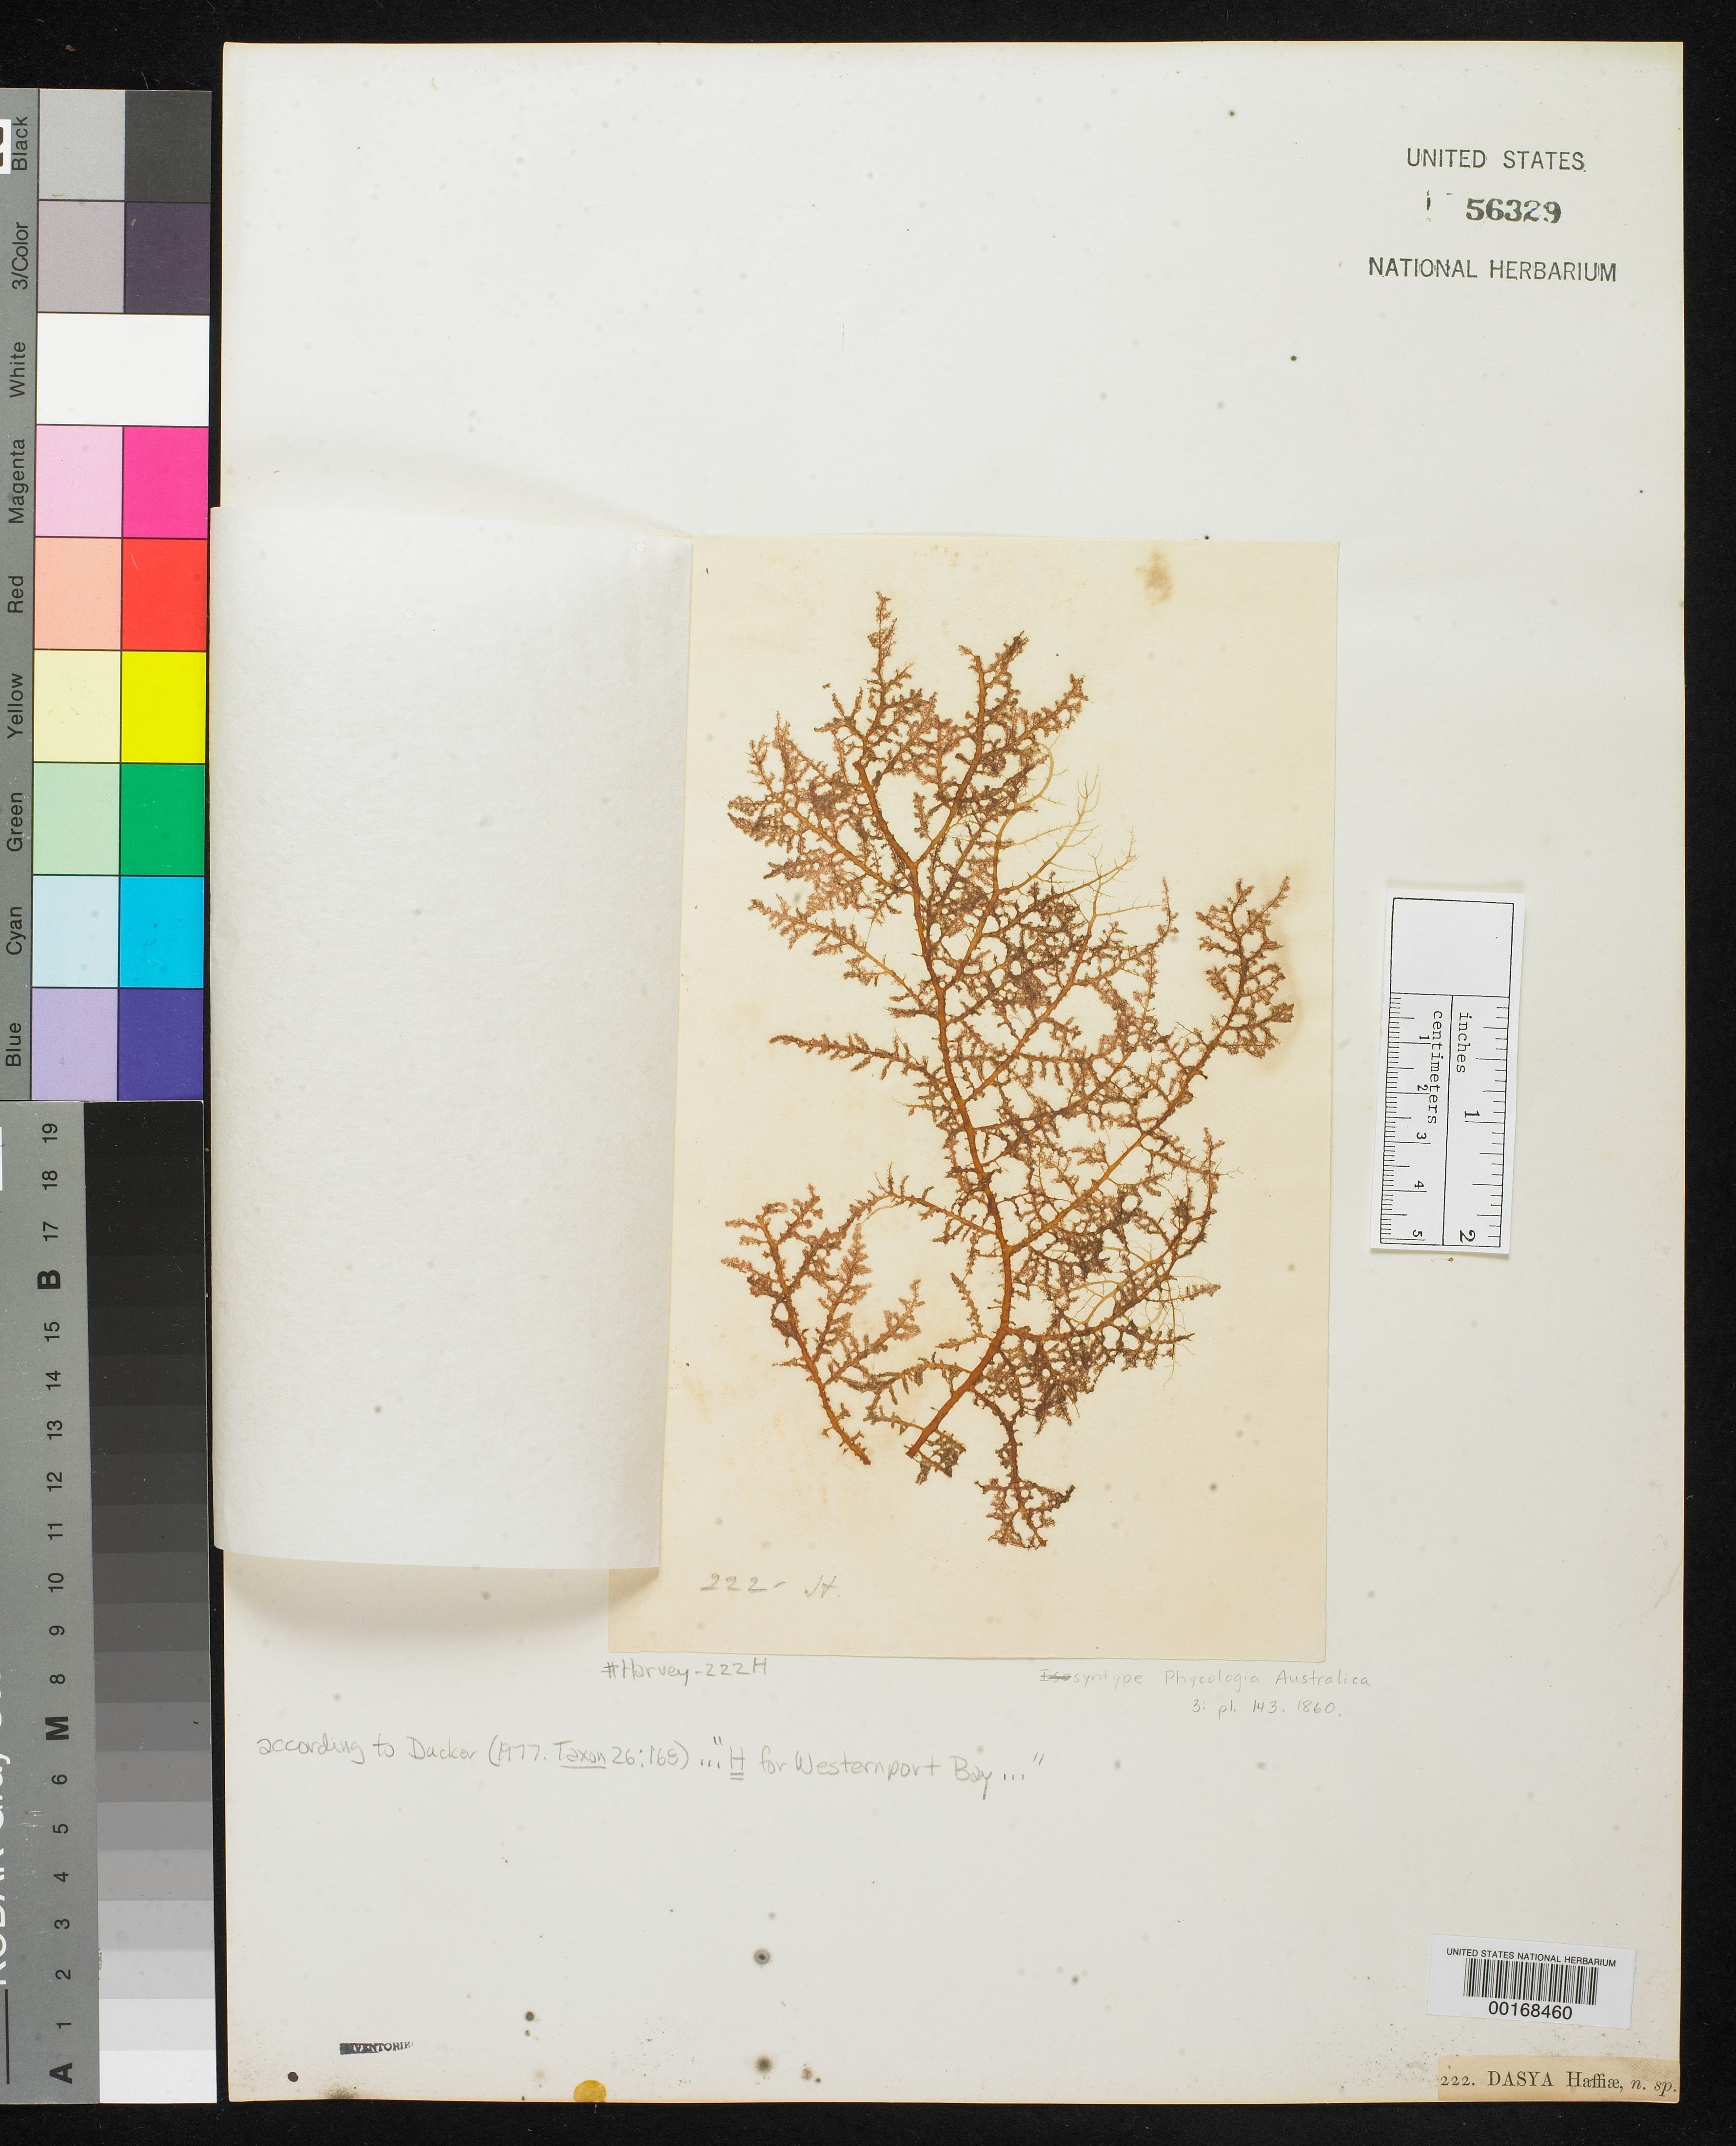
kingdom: Plantae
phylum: Rhodophyta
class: Florideophyceae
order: Ceramiales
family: Dasyaceae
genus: Dasya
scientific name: Dasya haffiae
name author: Harv.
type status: Syntype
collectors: W. Harvey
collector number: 222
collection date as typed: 1854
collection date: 1854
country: Australia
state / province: Tasmania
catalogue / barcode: US 56329